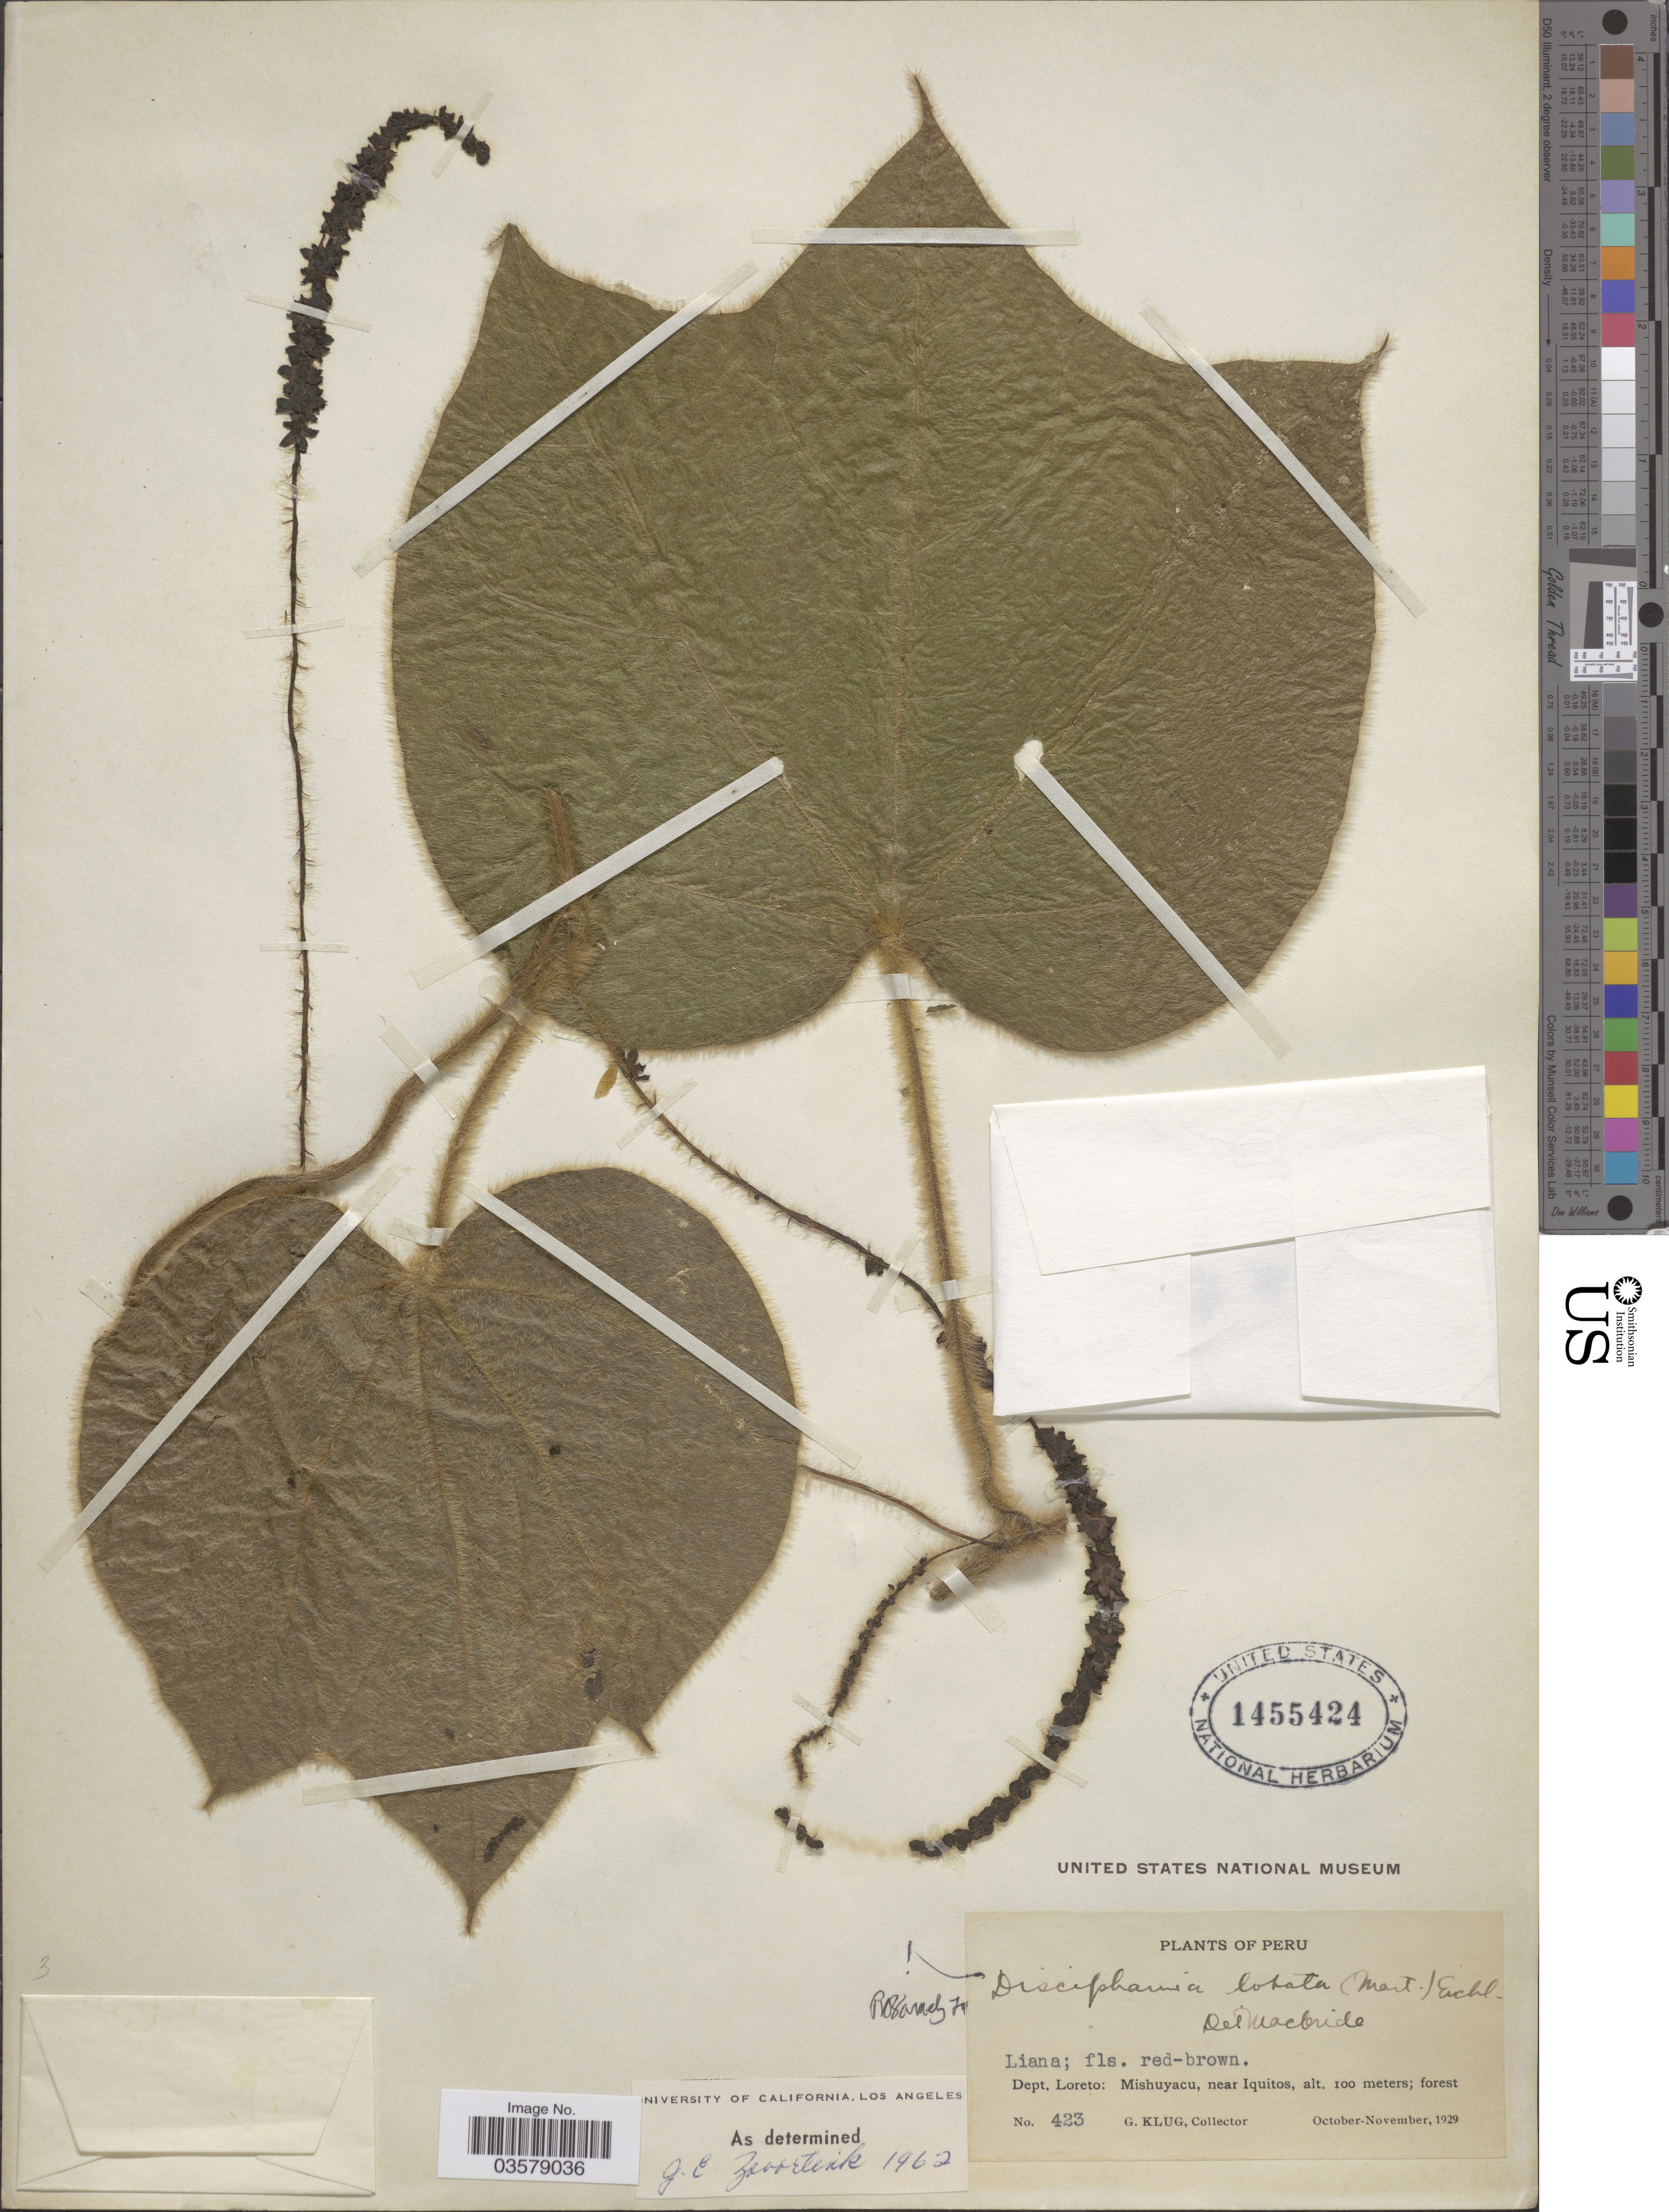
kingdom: Plantae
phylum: Tracheophyta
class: Magnoliopsida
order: Ranunculales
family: Menispermaceae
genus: Disciphania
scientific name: Disciphania lobata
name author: Eichler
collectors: G. Klug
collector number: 423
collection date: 1929-10/1929-11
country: Peru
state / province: Loreto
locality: Dept. Loreto: Mishuyacu, near Iquitos.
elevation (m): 100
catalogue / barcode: US 1455424